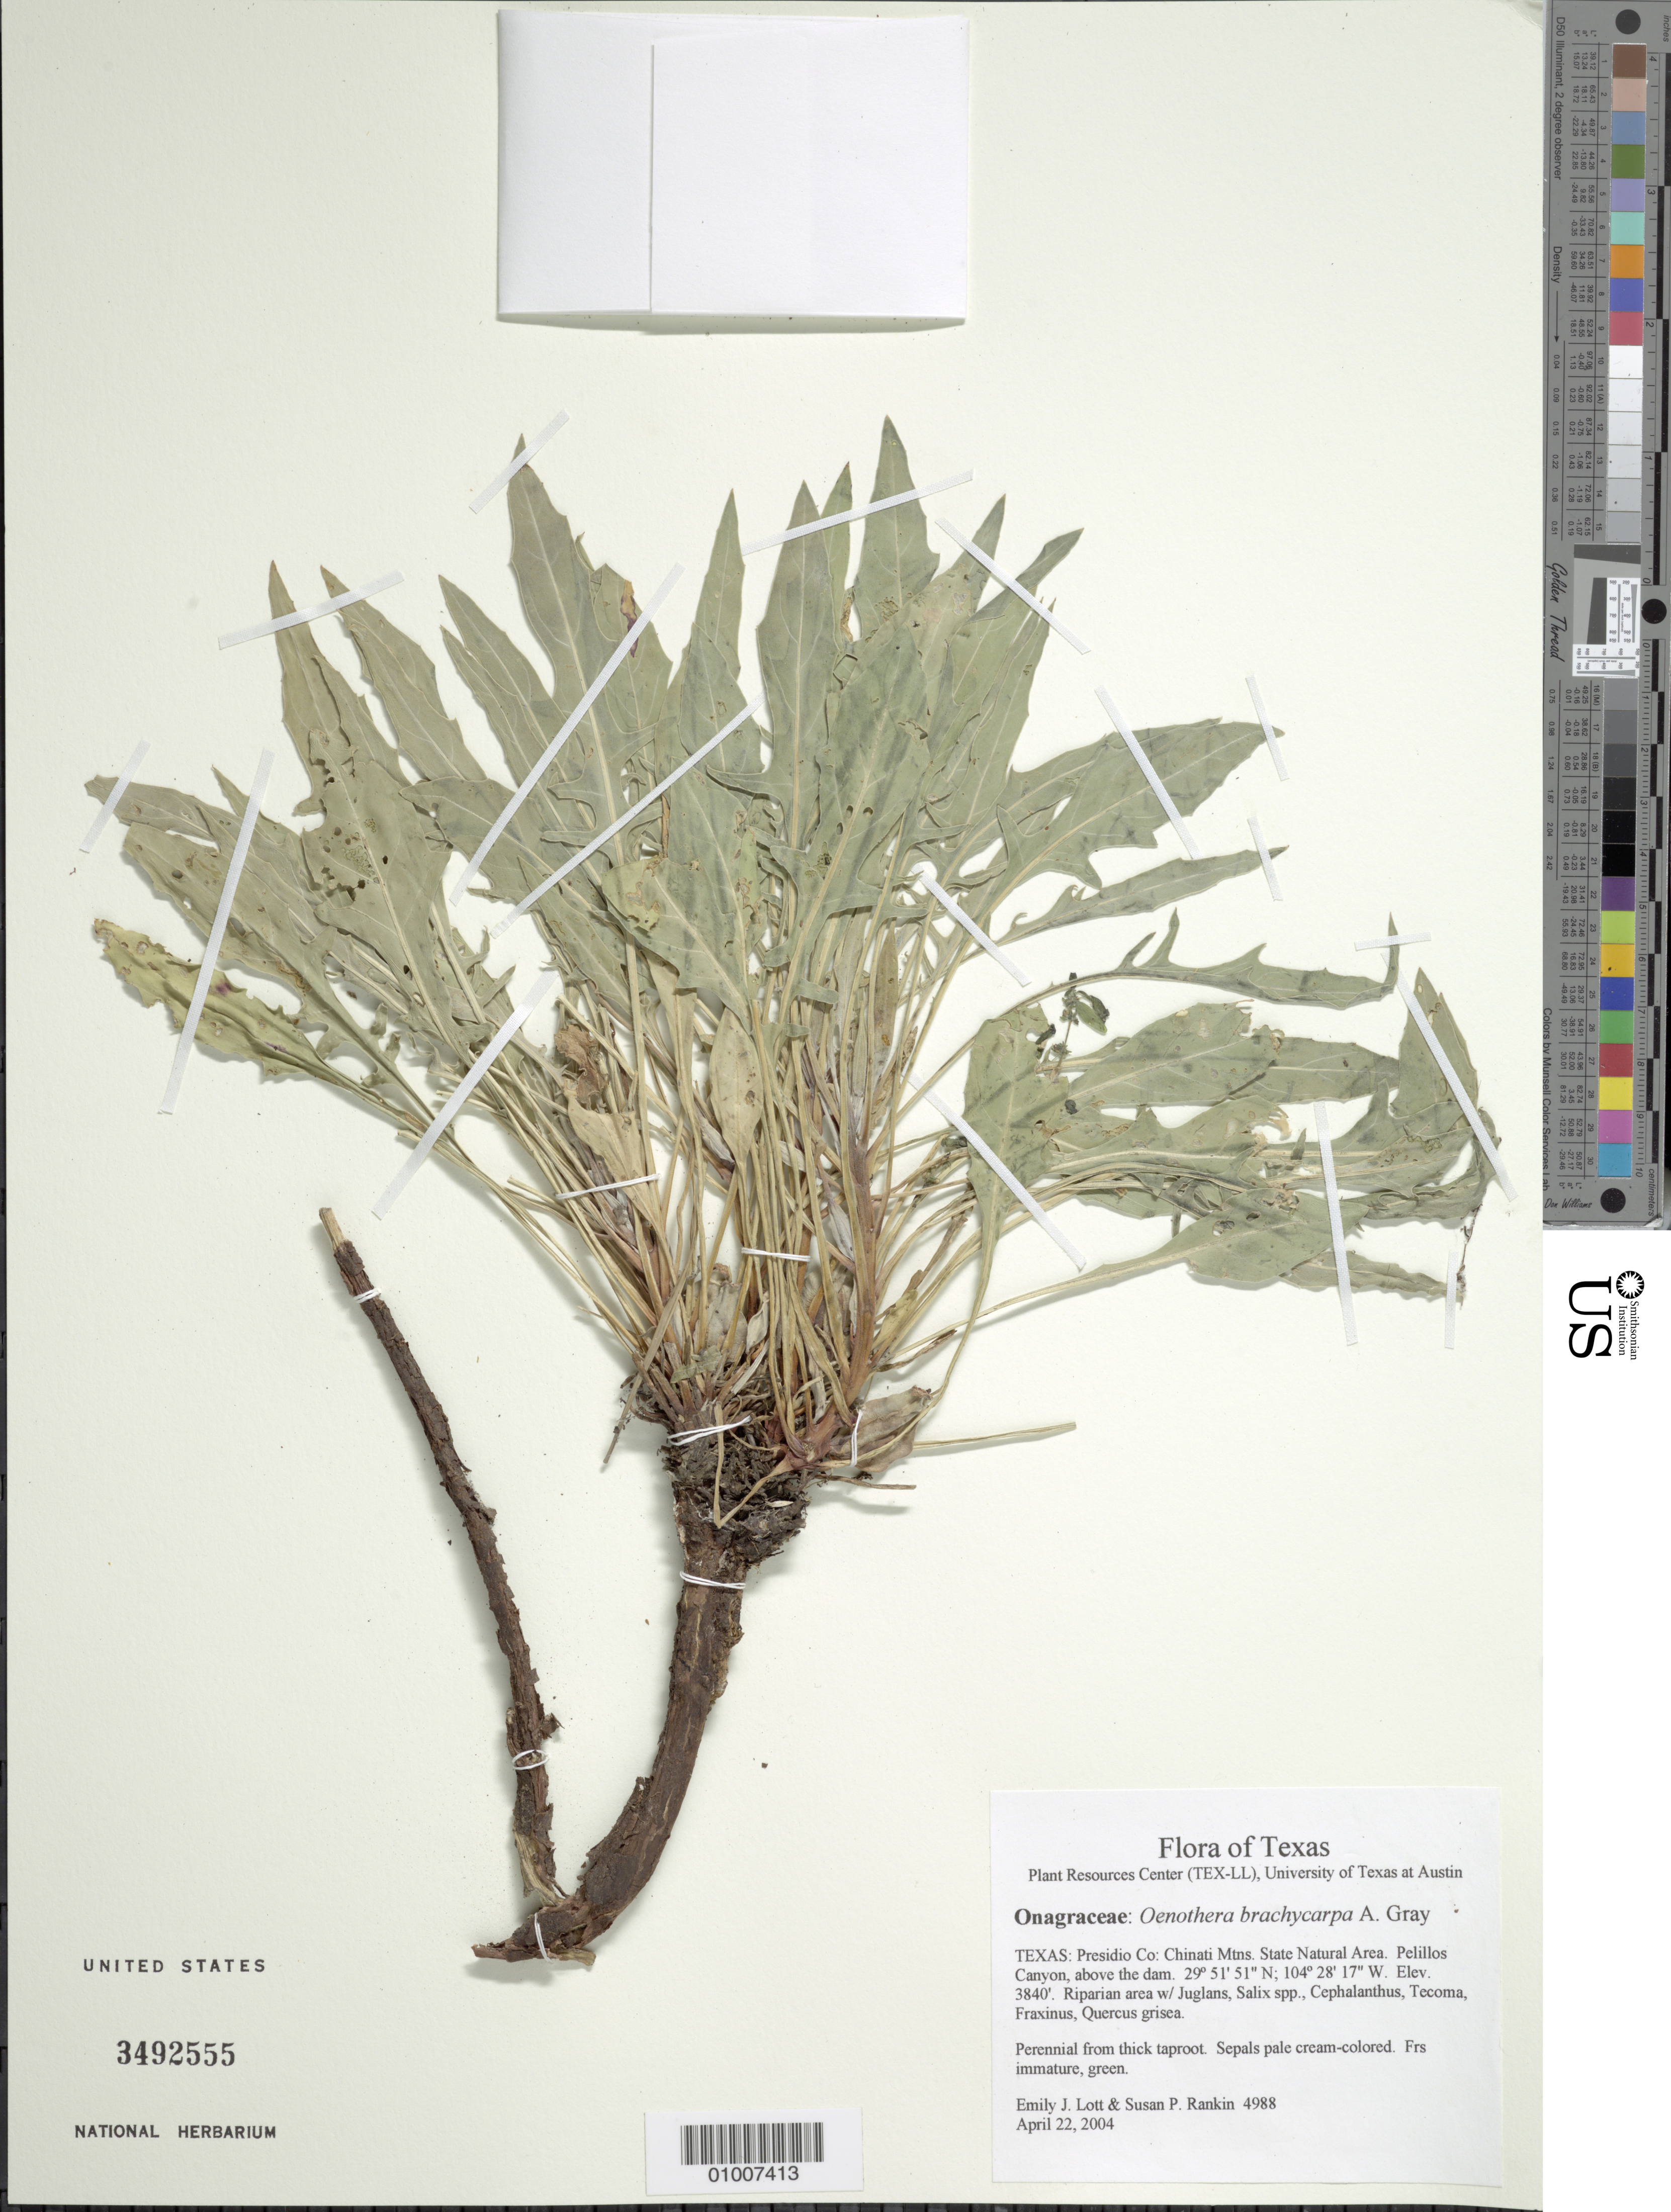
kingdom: Plantae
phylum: Tracheophyta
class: Magnoliopsida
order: Myrtales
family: Onagraceae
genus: Oenothera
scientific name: Oenothera brachycarpa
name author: A. Gray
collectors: E. Lott & S. Rankin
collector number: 4988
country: United States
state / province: Texas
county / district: Presidio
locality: Chinati Mtns. State Natural Area, Pelillos Canyon, above the dam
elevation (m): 1170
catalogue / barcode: US 3492555